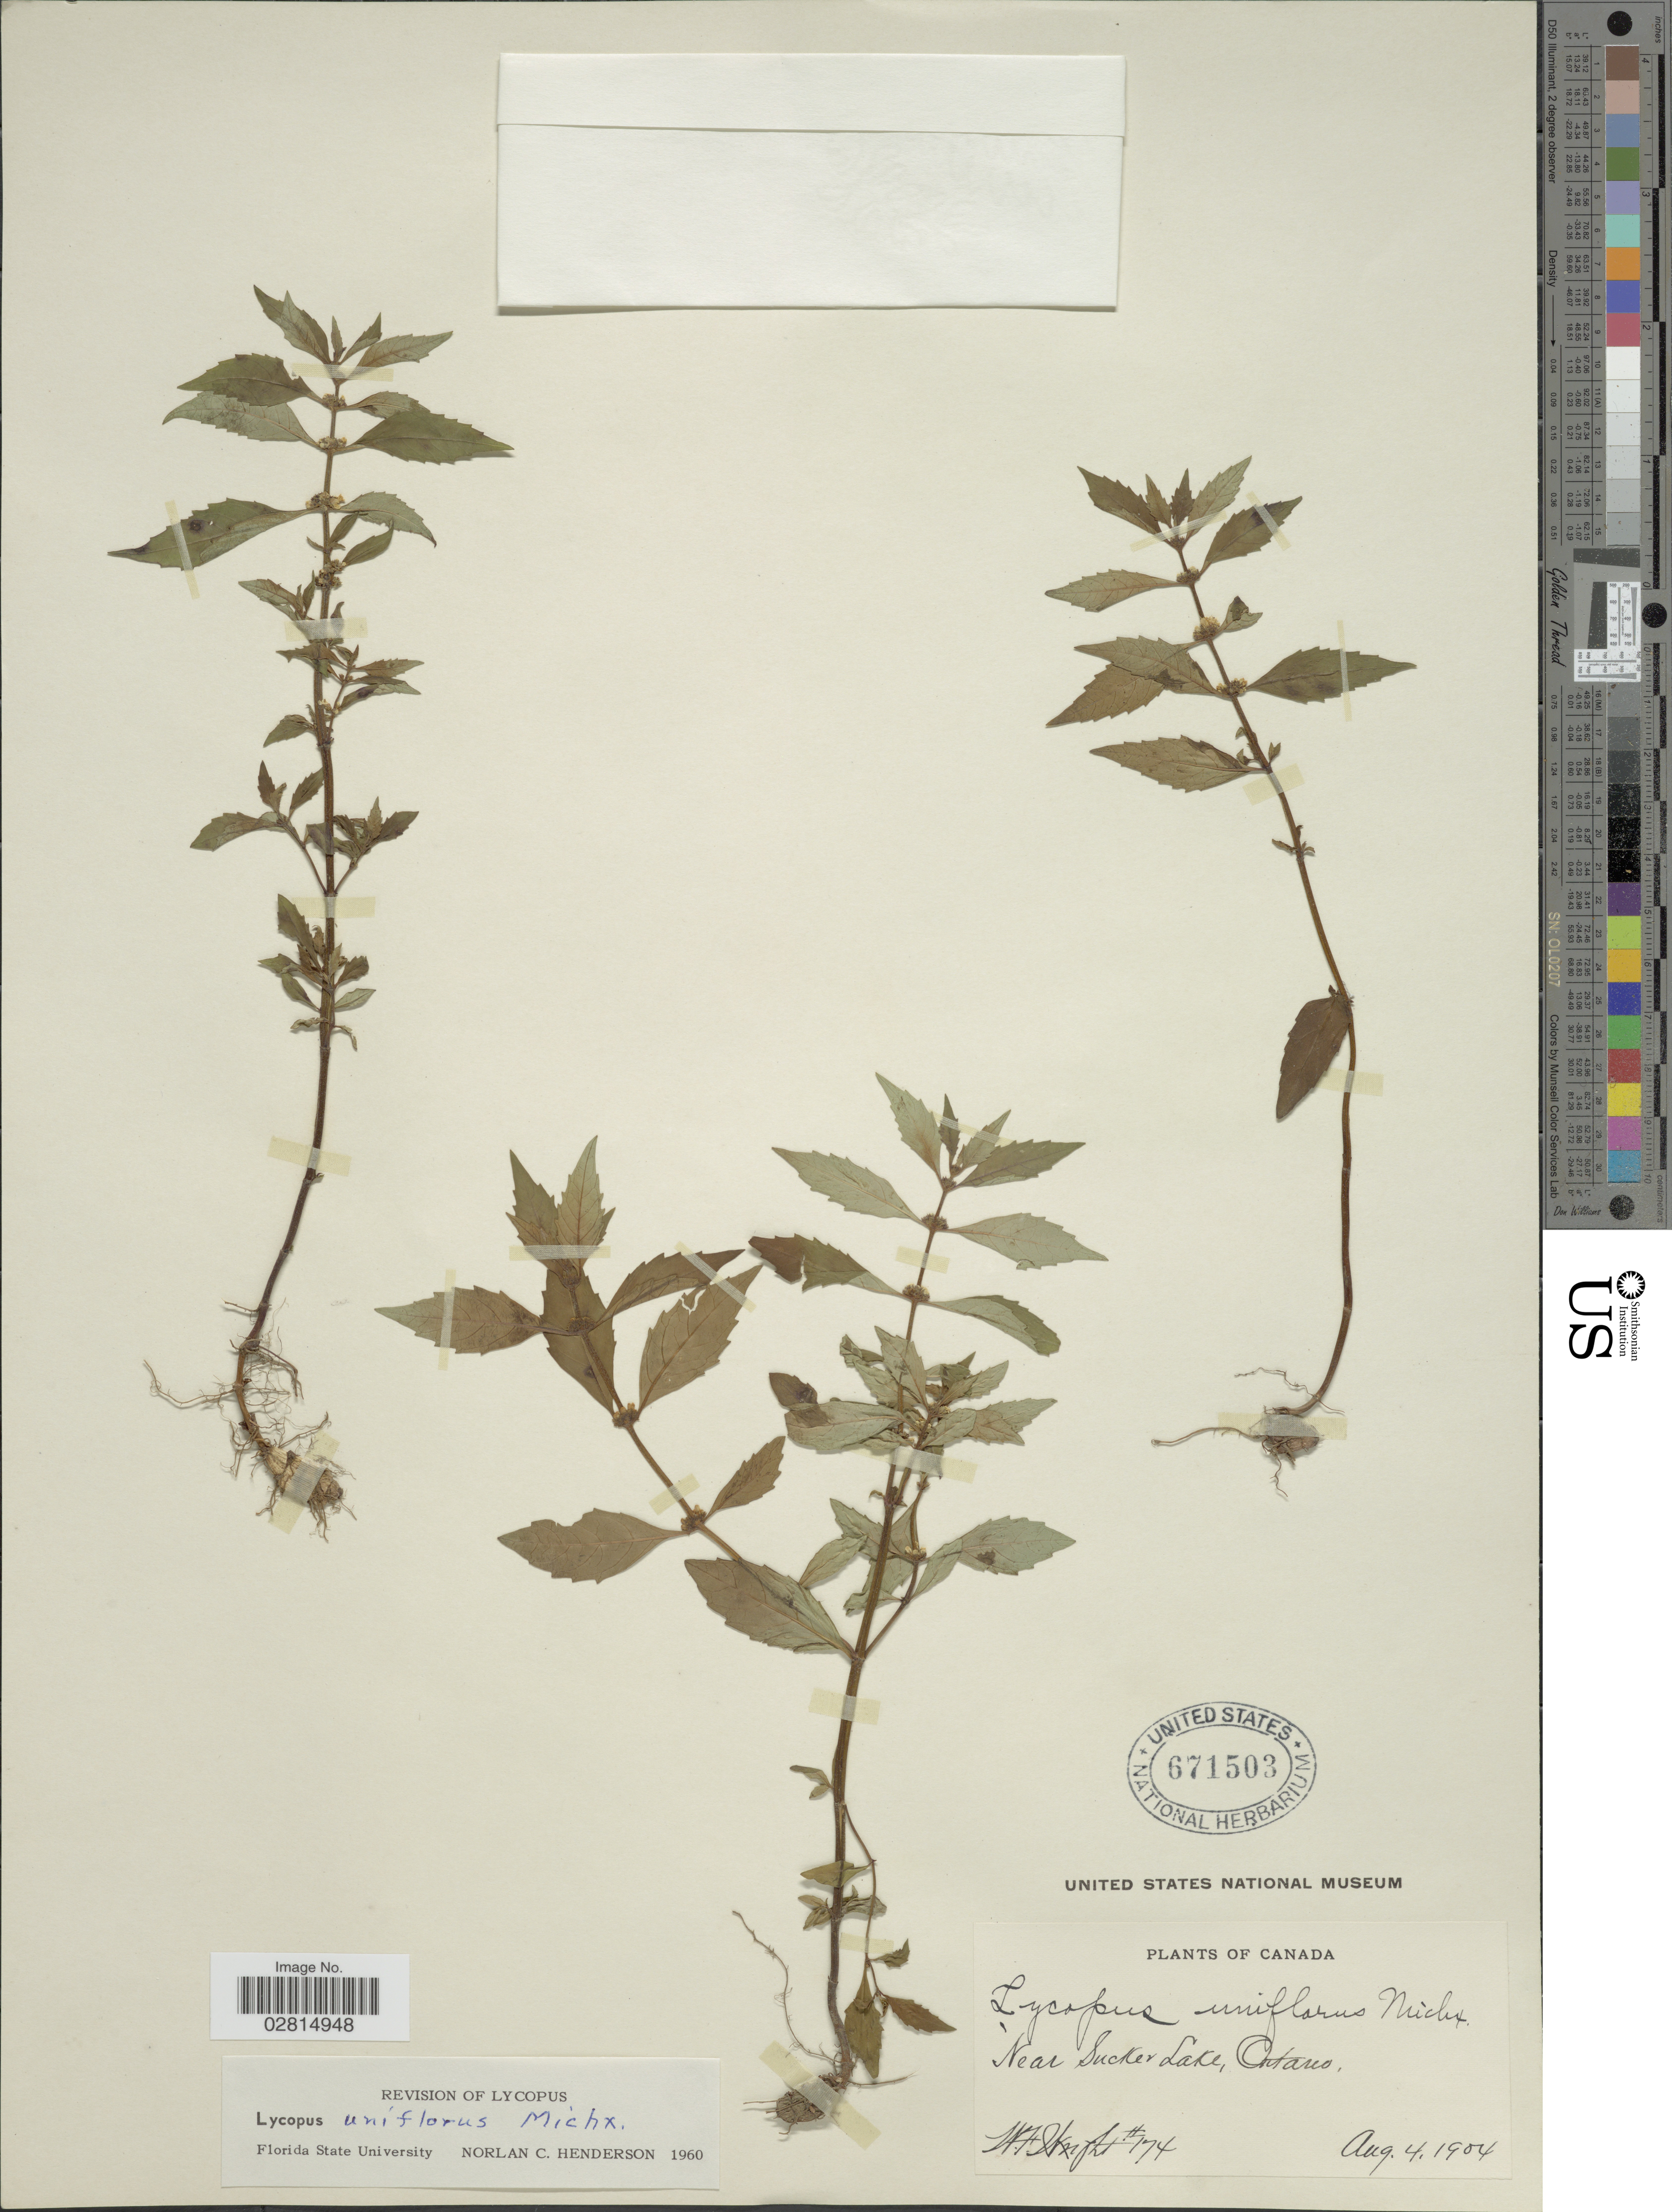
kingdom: Plantae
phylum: Tracheophyta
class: Magnoliopsida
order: Lamiales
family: Lamiaceae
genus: Lycopus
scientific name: Lycopus uniflorus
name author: Michx.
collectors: W. F. Wright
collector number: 174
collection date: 1904-08-04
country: Canada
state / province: Ontario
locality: Near Sucker Lake.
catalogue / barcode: US 671503